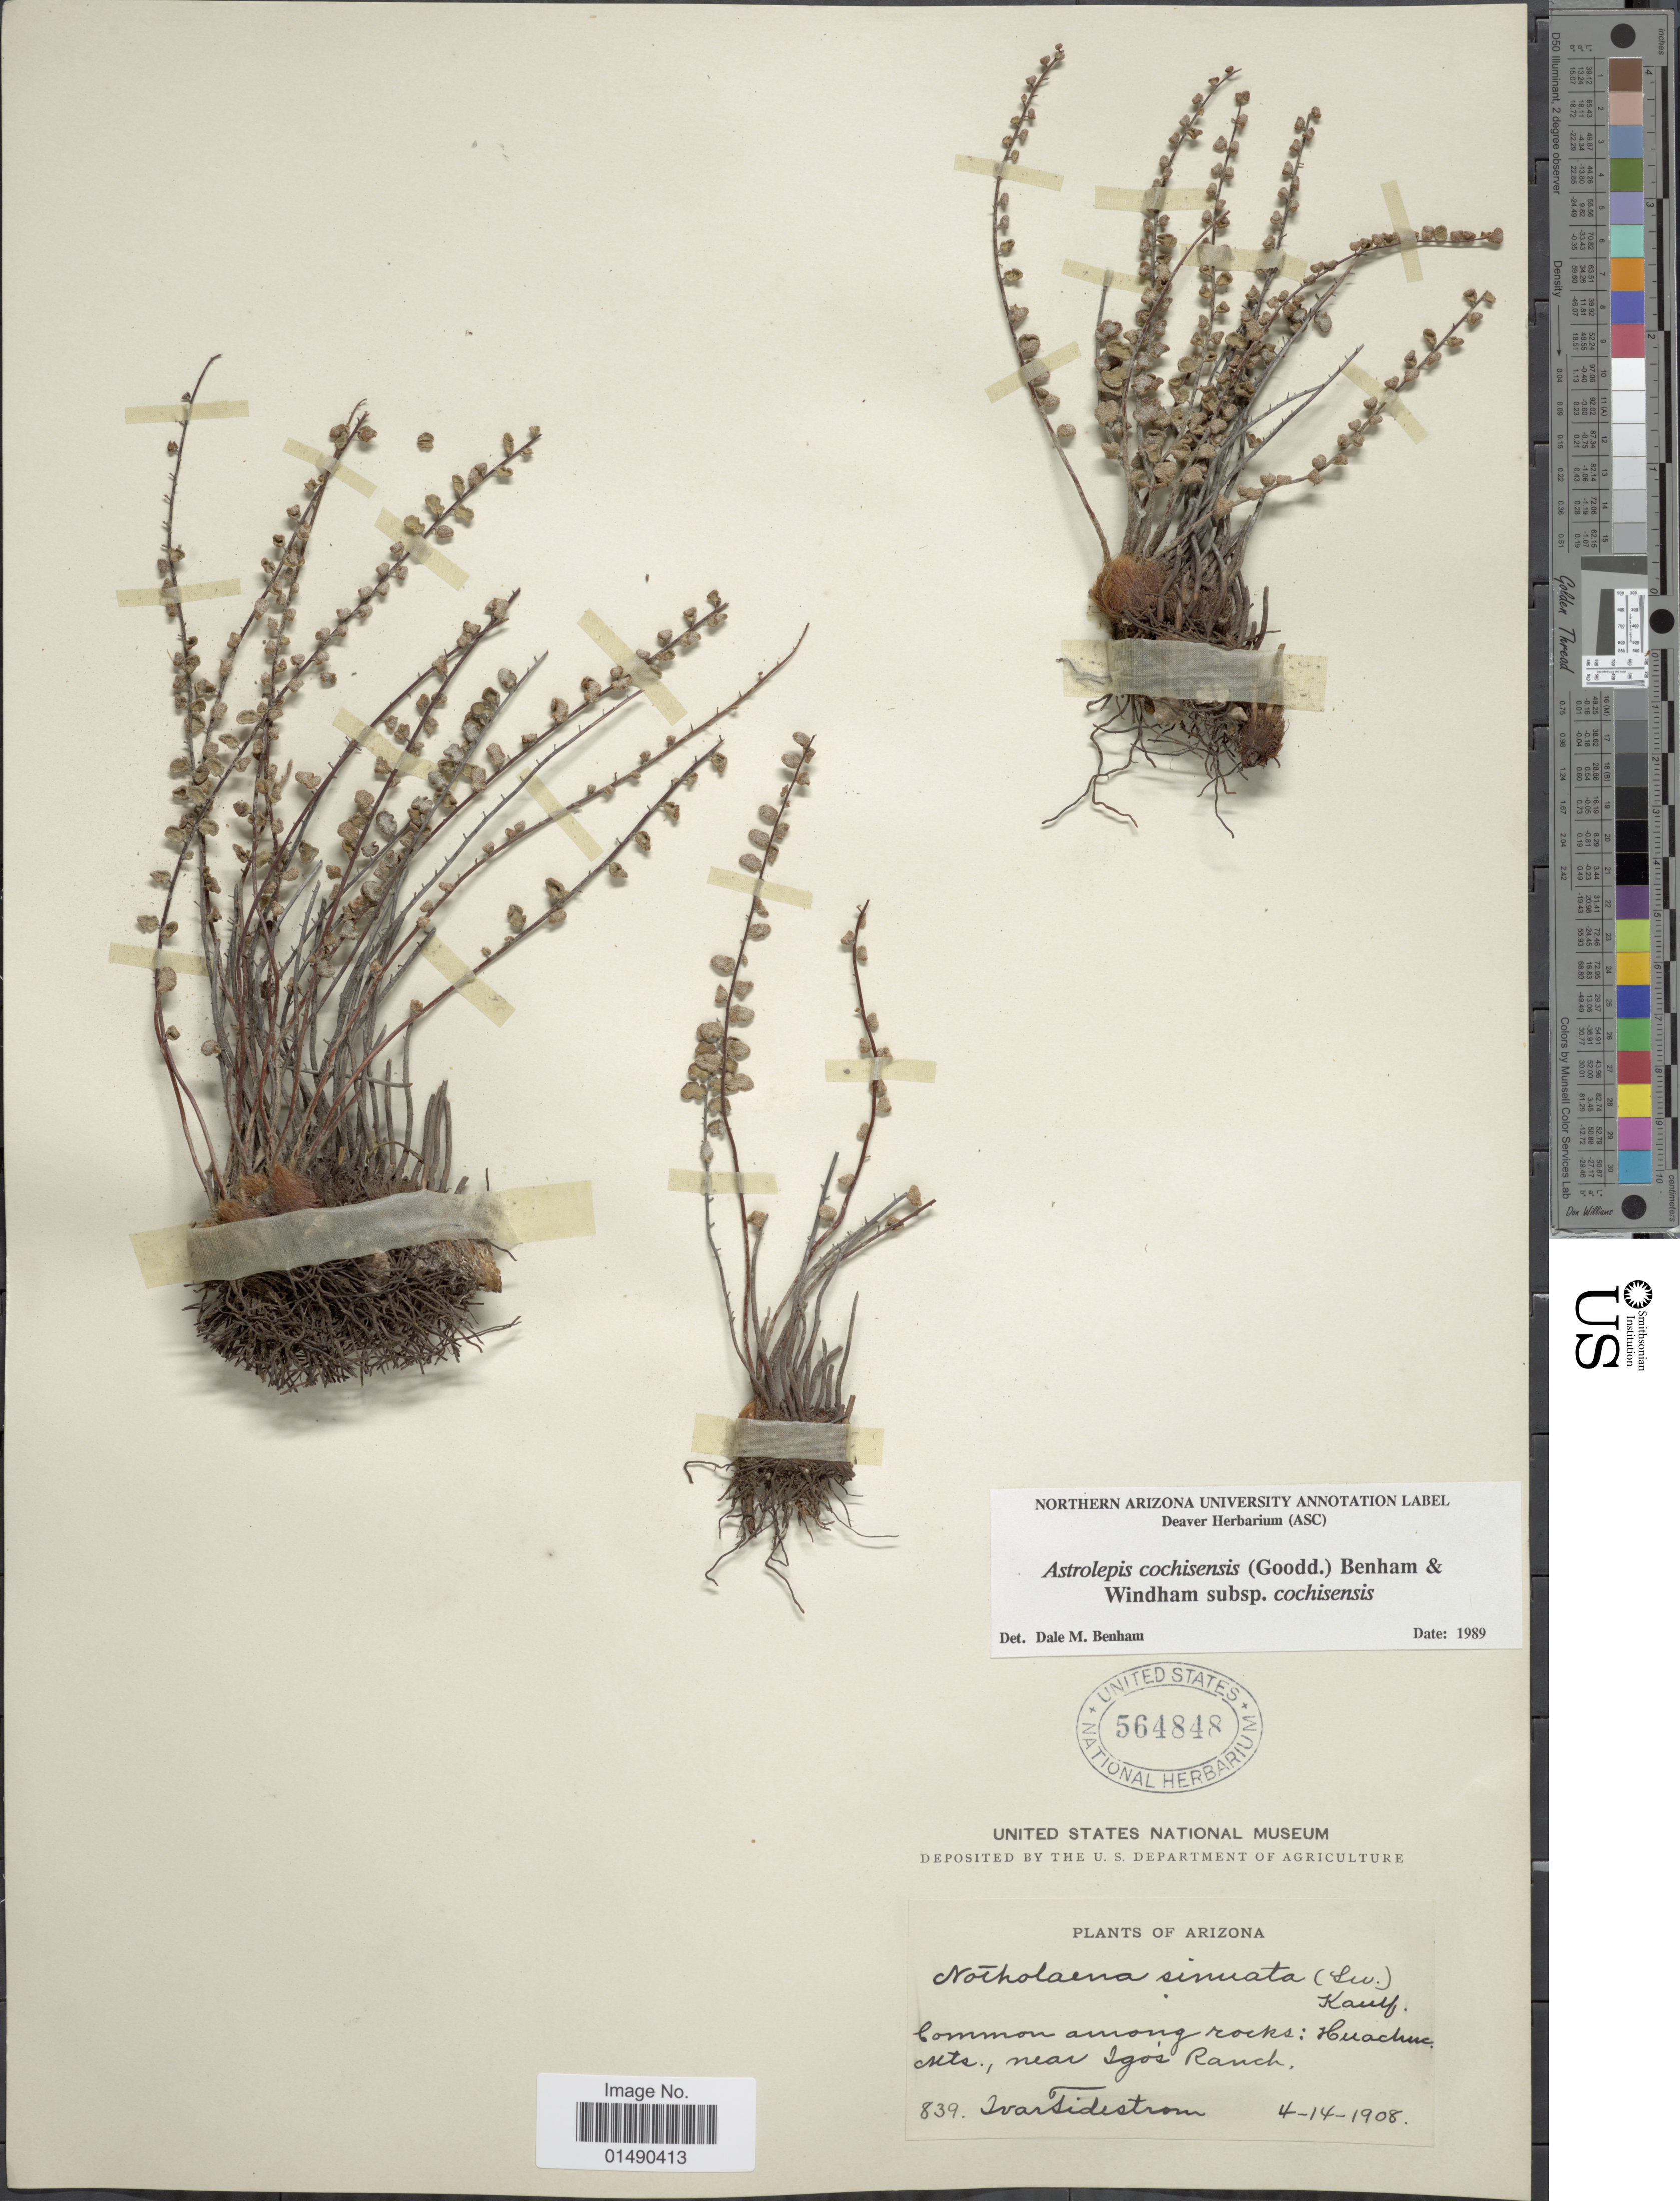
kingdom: Plantae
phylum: Tracheophyta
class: Polypodiopsida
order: Polypodiales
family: Pteridaceae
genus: Astrolepis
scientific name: Astrolepis cochisensis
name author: (C.O. Goodd.) D.M. Benham & Windham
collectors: I. F. Tidestrom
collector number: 839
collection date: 1908-04-14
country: United States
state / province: Arizona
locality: Common among rocks : Huachucas, near Igos Ranch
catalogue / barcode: US 564848